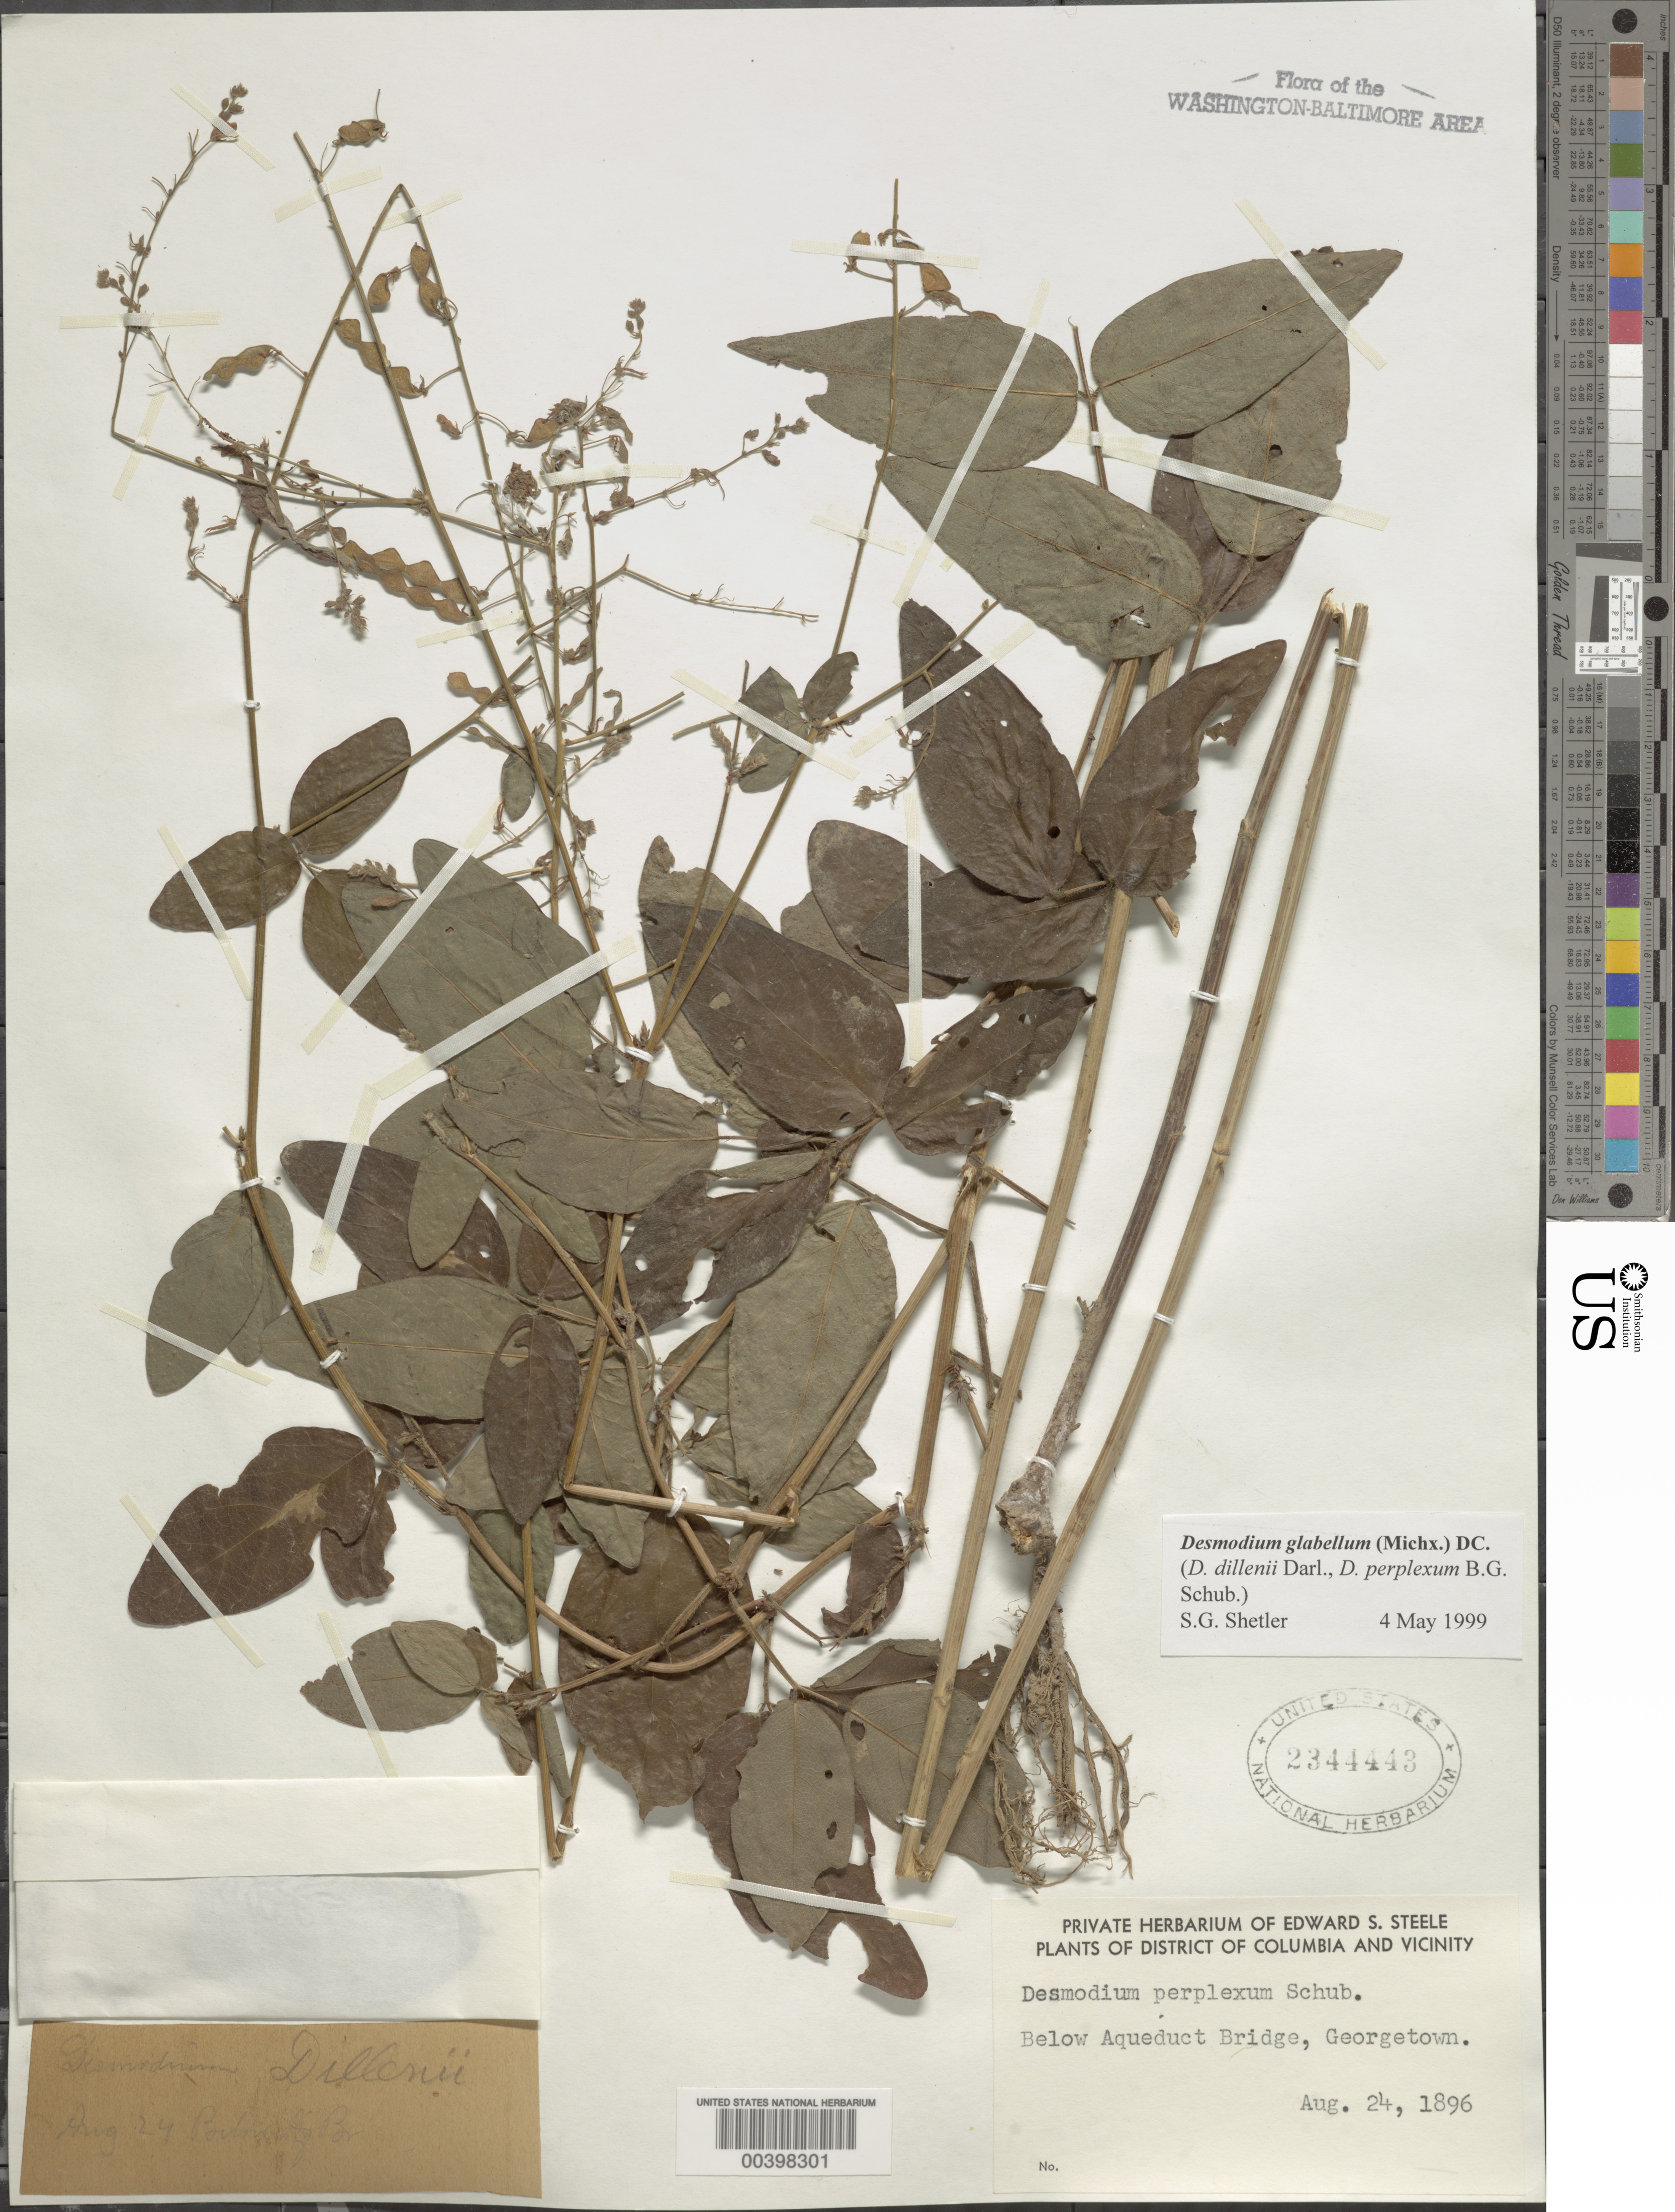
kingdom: Plantae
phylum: Tracheophyta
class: Magnoliopsida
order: Fabales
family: Fabaceae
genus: Desmodium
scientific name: Desmodium perplexum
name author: B.G. Schub.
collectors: E. Steele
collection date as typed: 24 Aug 1896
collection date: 1896-08-24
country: United States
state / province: District of Columbia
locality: Below Aqueduct Bridge, Georgetown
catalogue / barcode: US 2344443